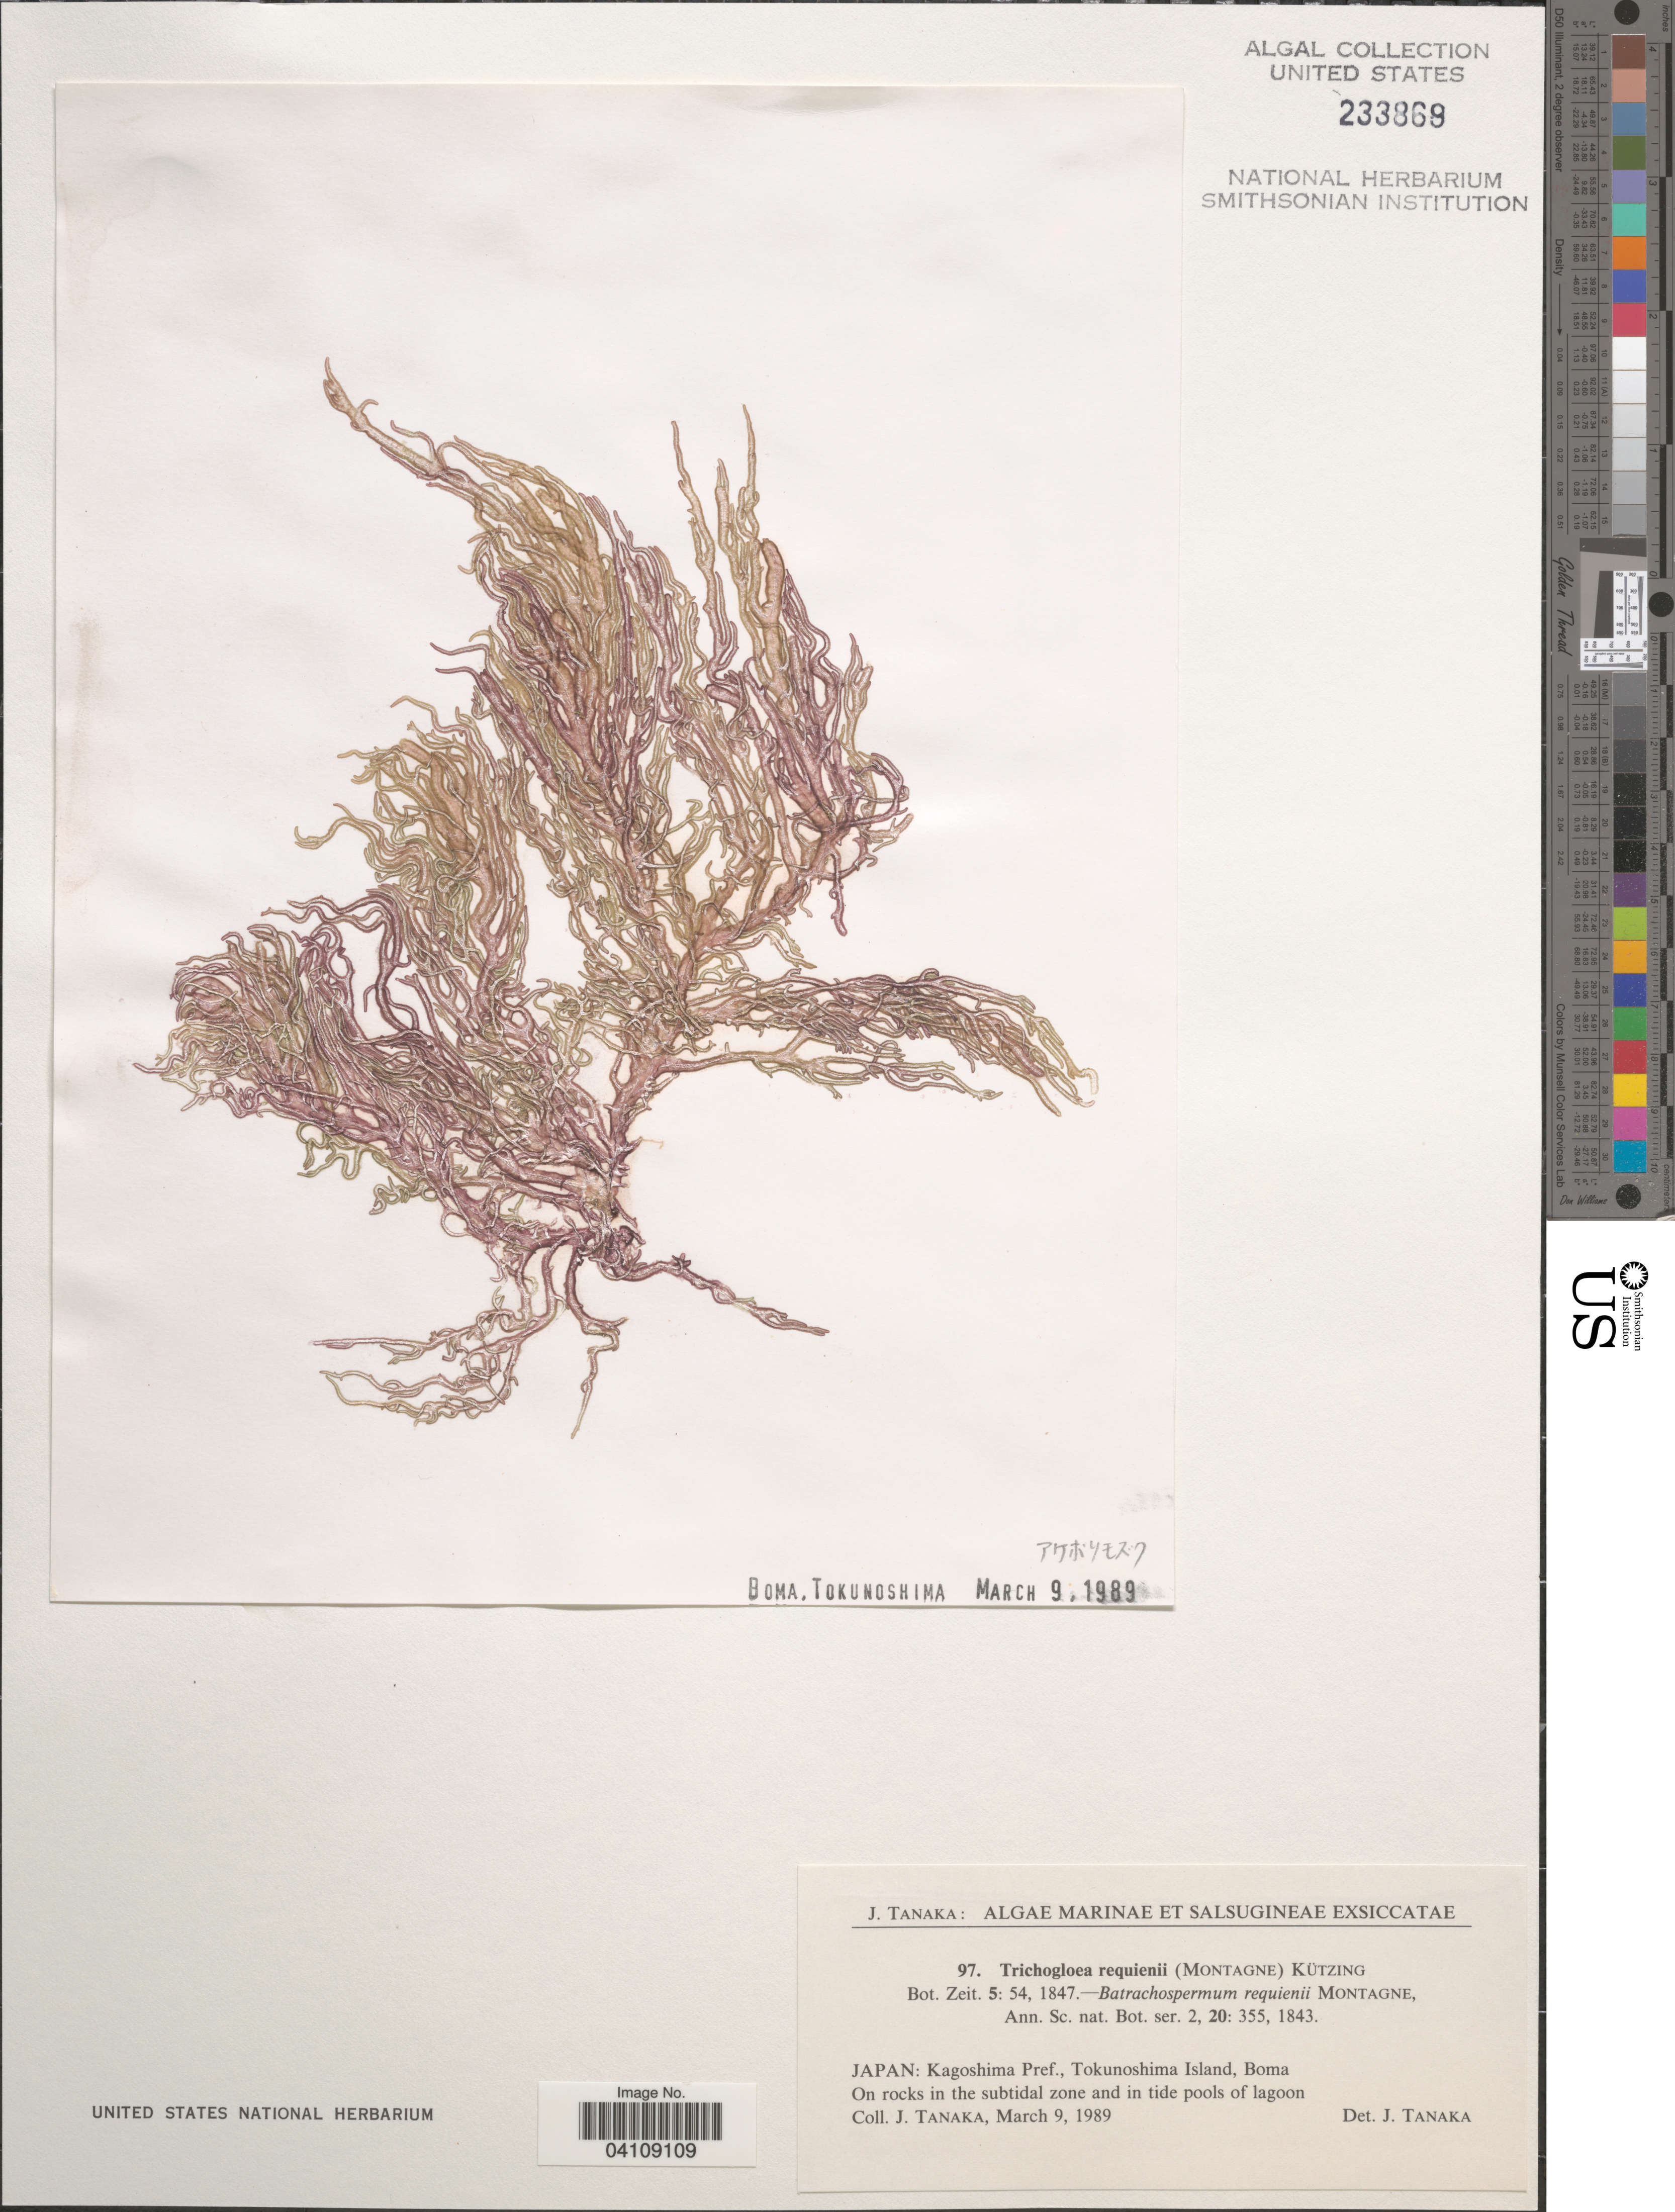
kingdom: Plantae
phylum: Rhodophyta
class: Florideophyceae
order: Nemaliales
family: Liagoraceae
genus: Trichogloea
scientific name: Trichogloea requienii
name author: (Mont.) Kütz.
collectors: J. Tanaka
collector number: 97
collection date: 1989-03-09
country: Japan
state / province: Kagosima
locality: Kagoshima Pref., Tokunoshima Island, Boma.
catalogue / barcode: US 233869